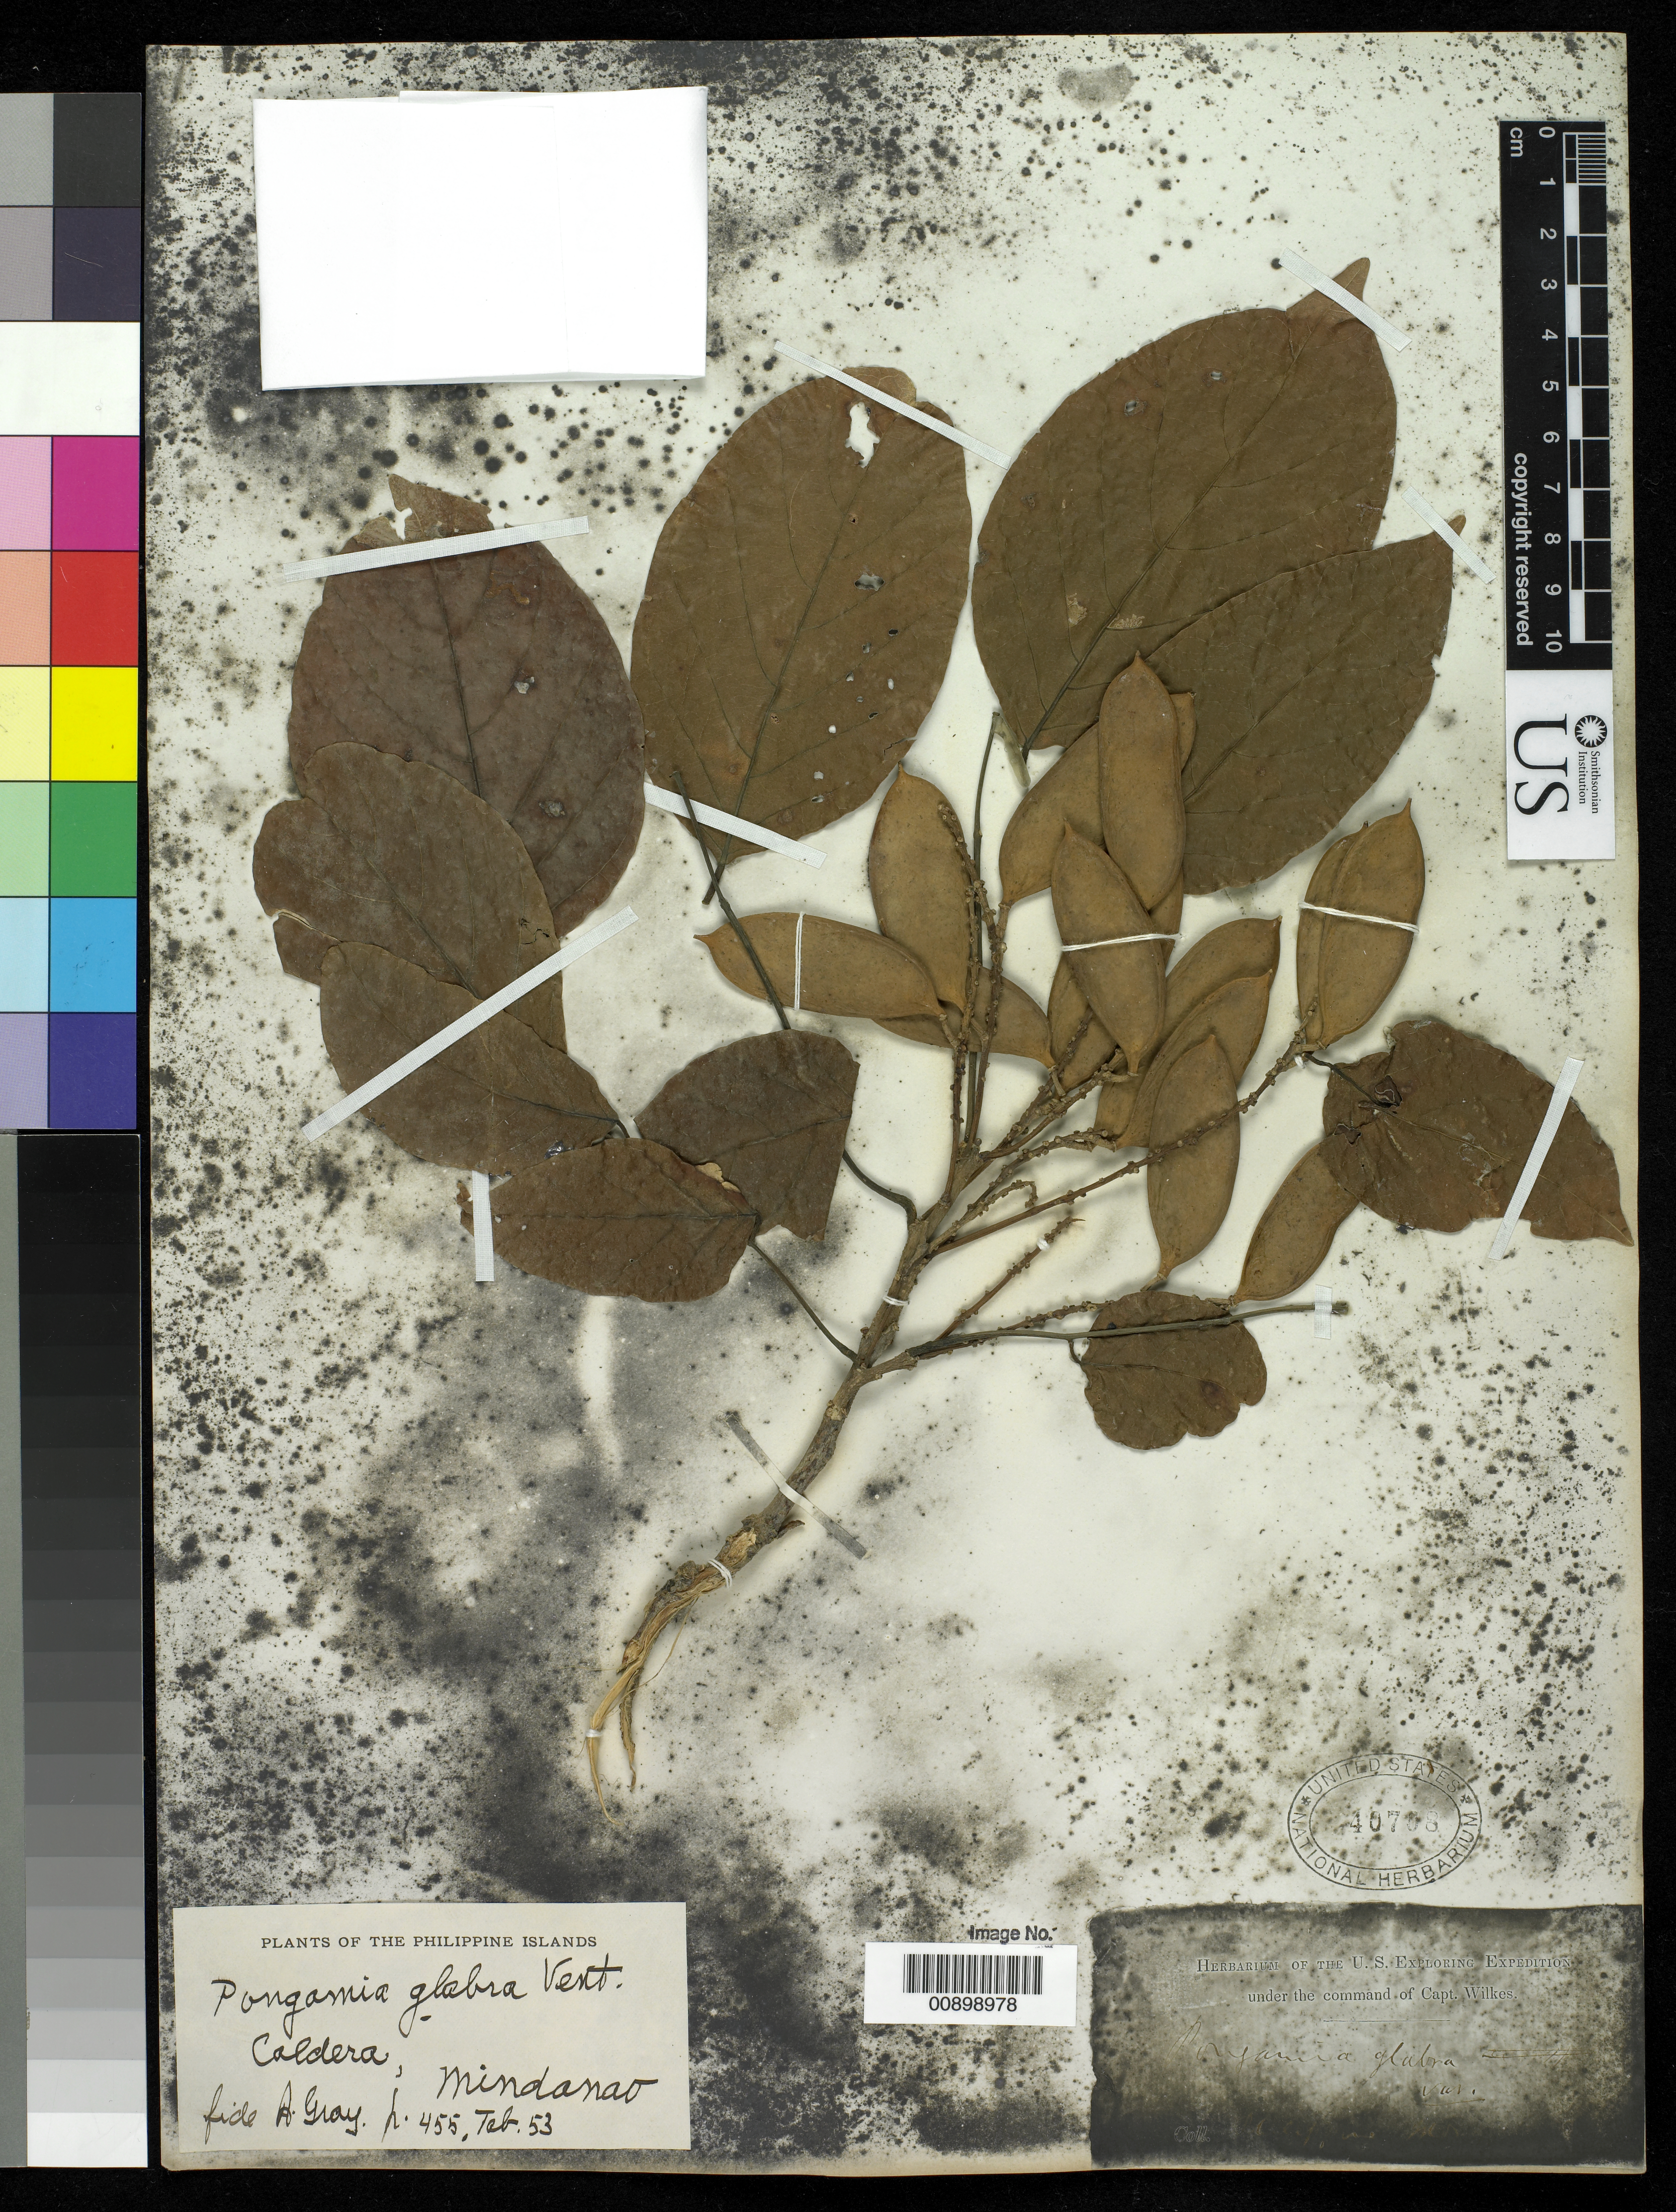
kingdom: Plantae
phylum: Tracheophyta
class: Magnoliopsida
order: Fabales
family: Fabaceae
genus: Millettia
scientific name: Millettia pinnata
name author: (L.) Panigrahi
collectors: Wilkes Explor. Exped.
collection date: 1838/1842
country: Philippines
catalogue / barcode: US 40708